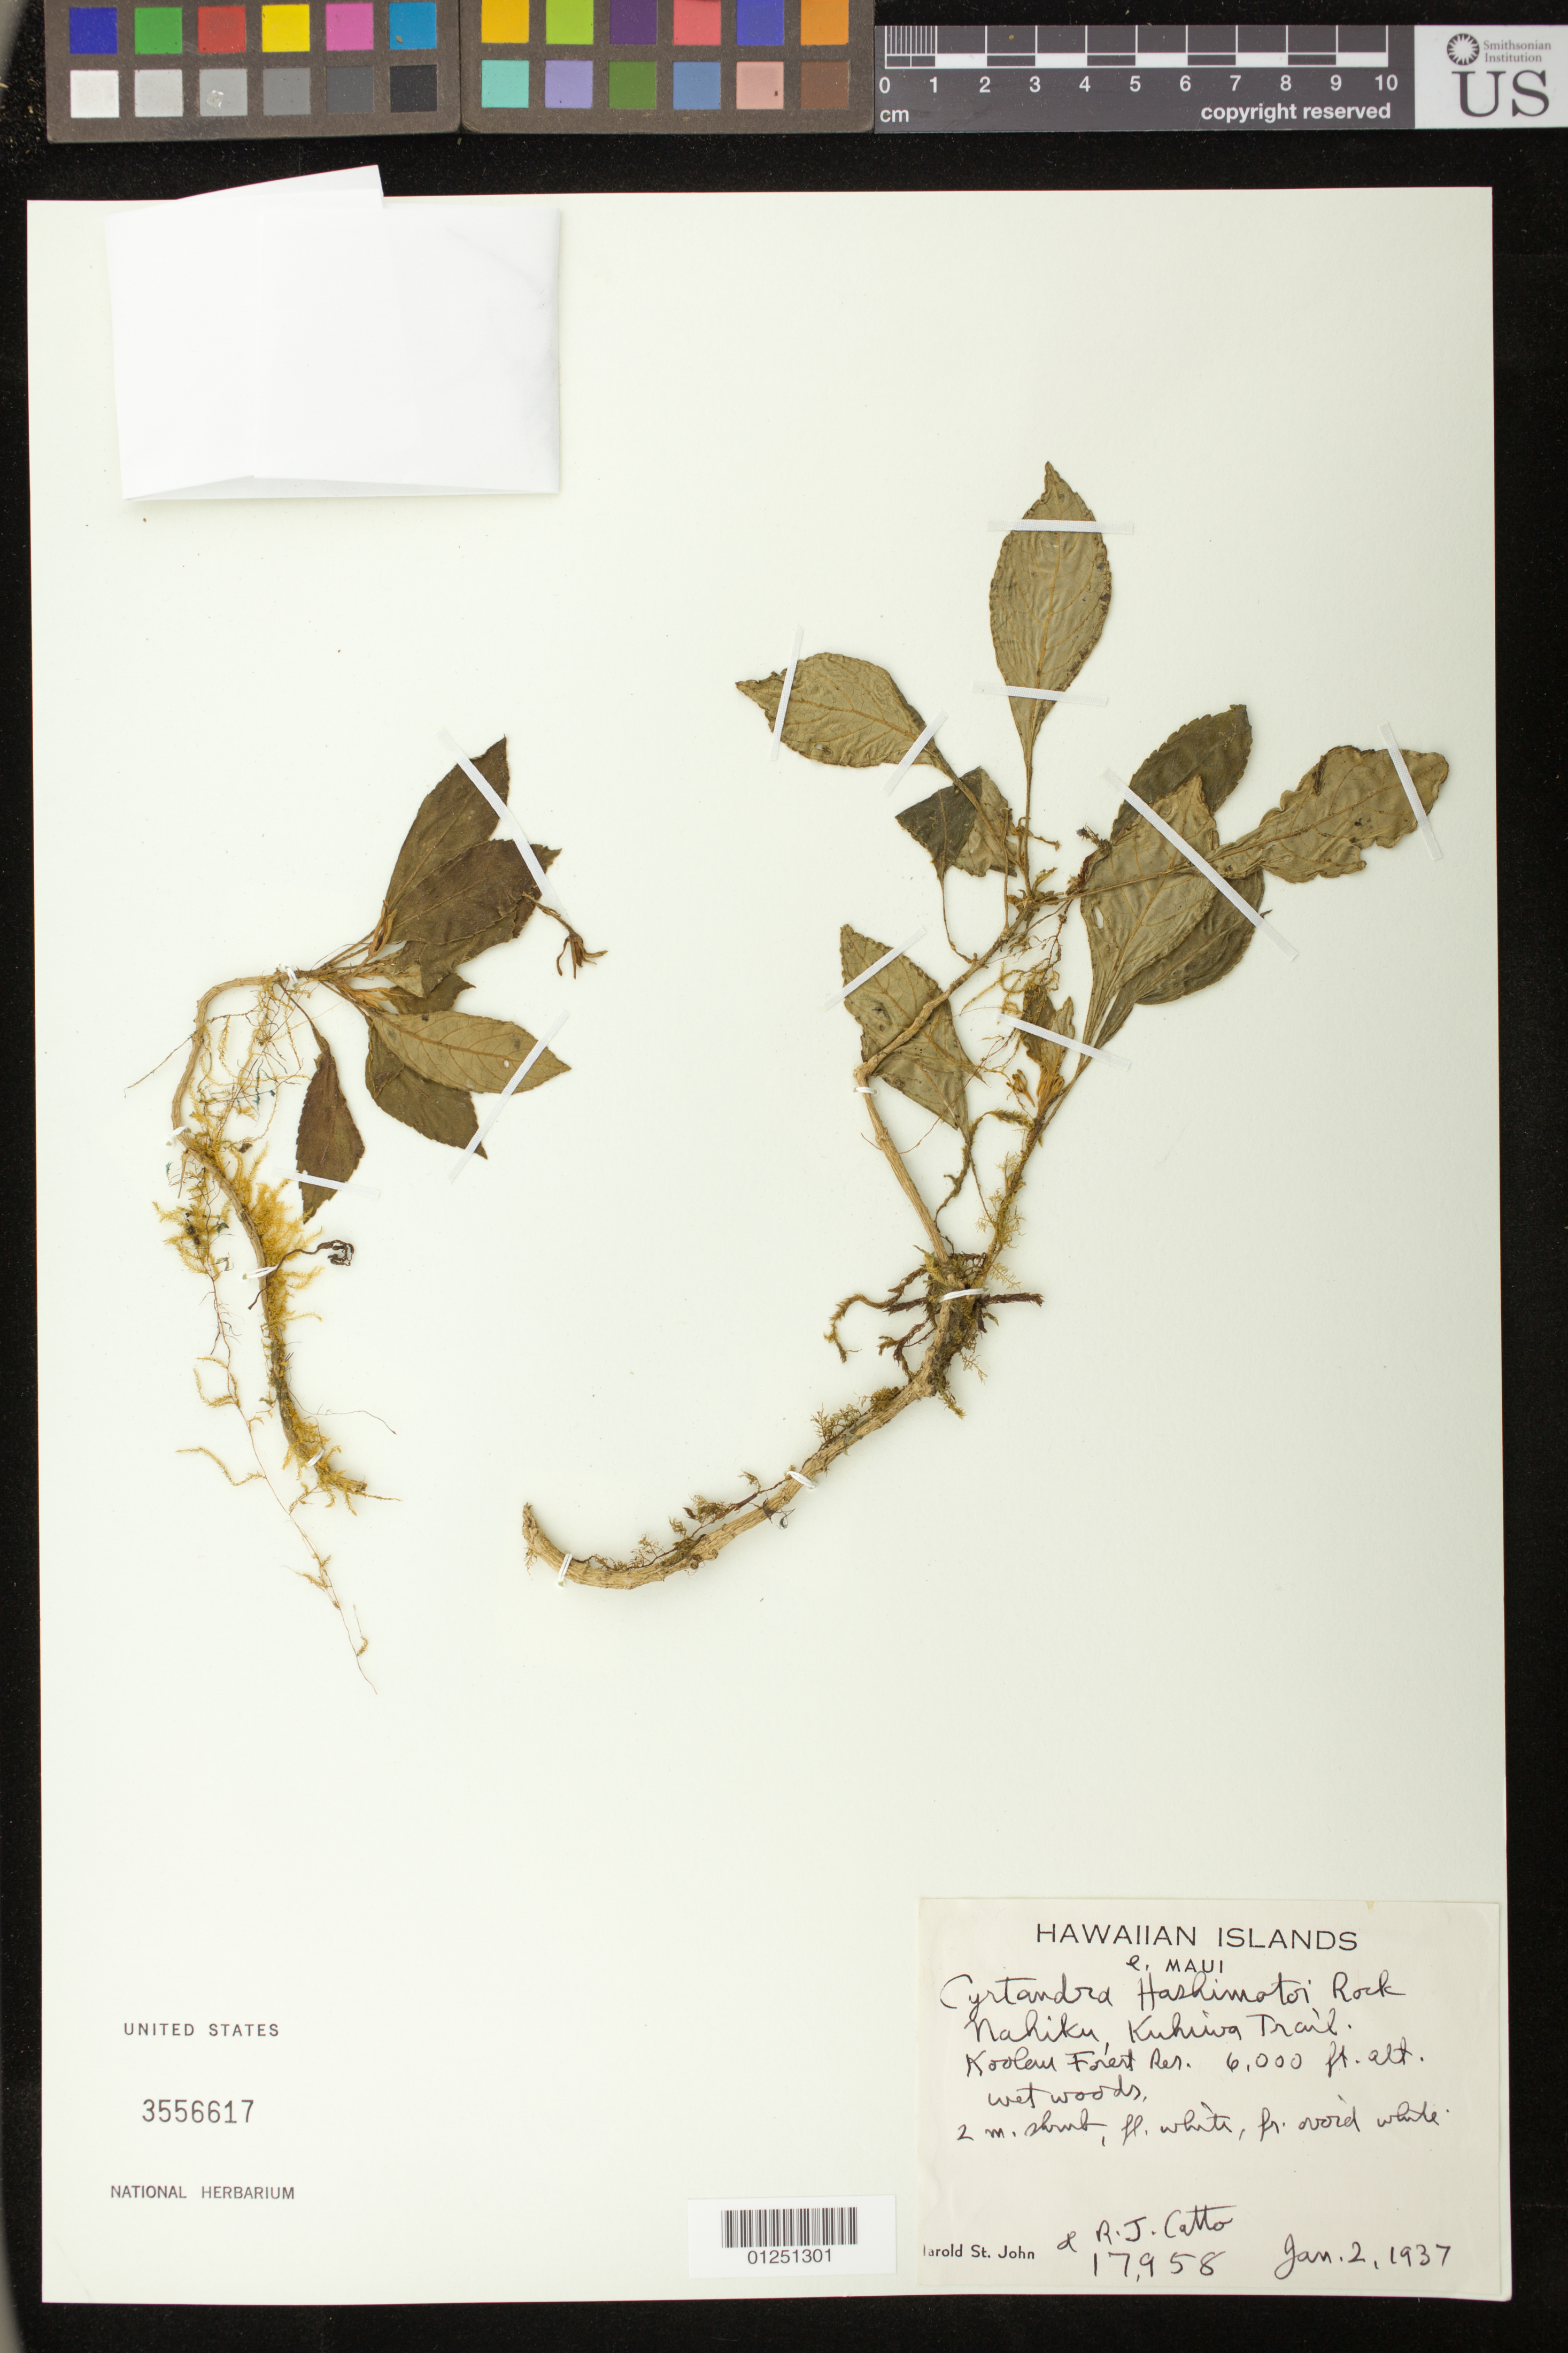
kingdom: Plantae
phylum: Tracheophyta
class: Magnoliopsida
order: Lamiales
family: Gesneriaceae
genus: Cyrtandra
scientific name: Cyrtandra hashimotoi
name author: Rock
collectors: H. St. John & R. Catto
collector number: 17958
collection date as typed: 2 Jan 1937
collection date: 1937-01-02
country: United States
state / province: Hawaii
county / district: Maui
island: Maui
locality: Kuhiwa trail, Koolau Forest Reserve, Nahiku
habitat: Wet woods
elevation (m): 1829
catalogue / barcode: US 3556617